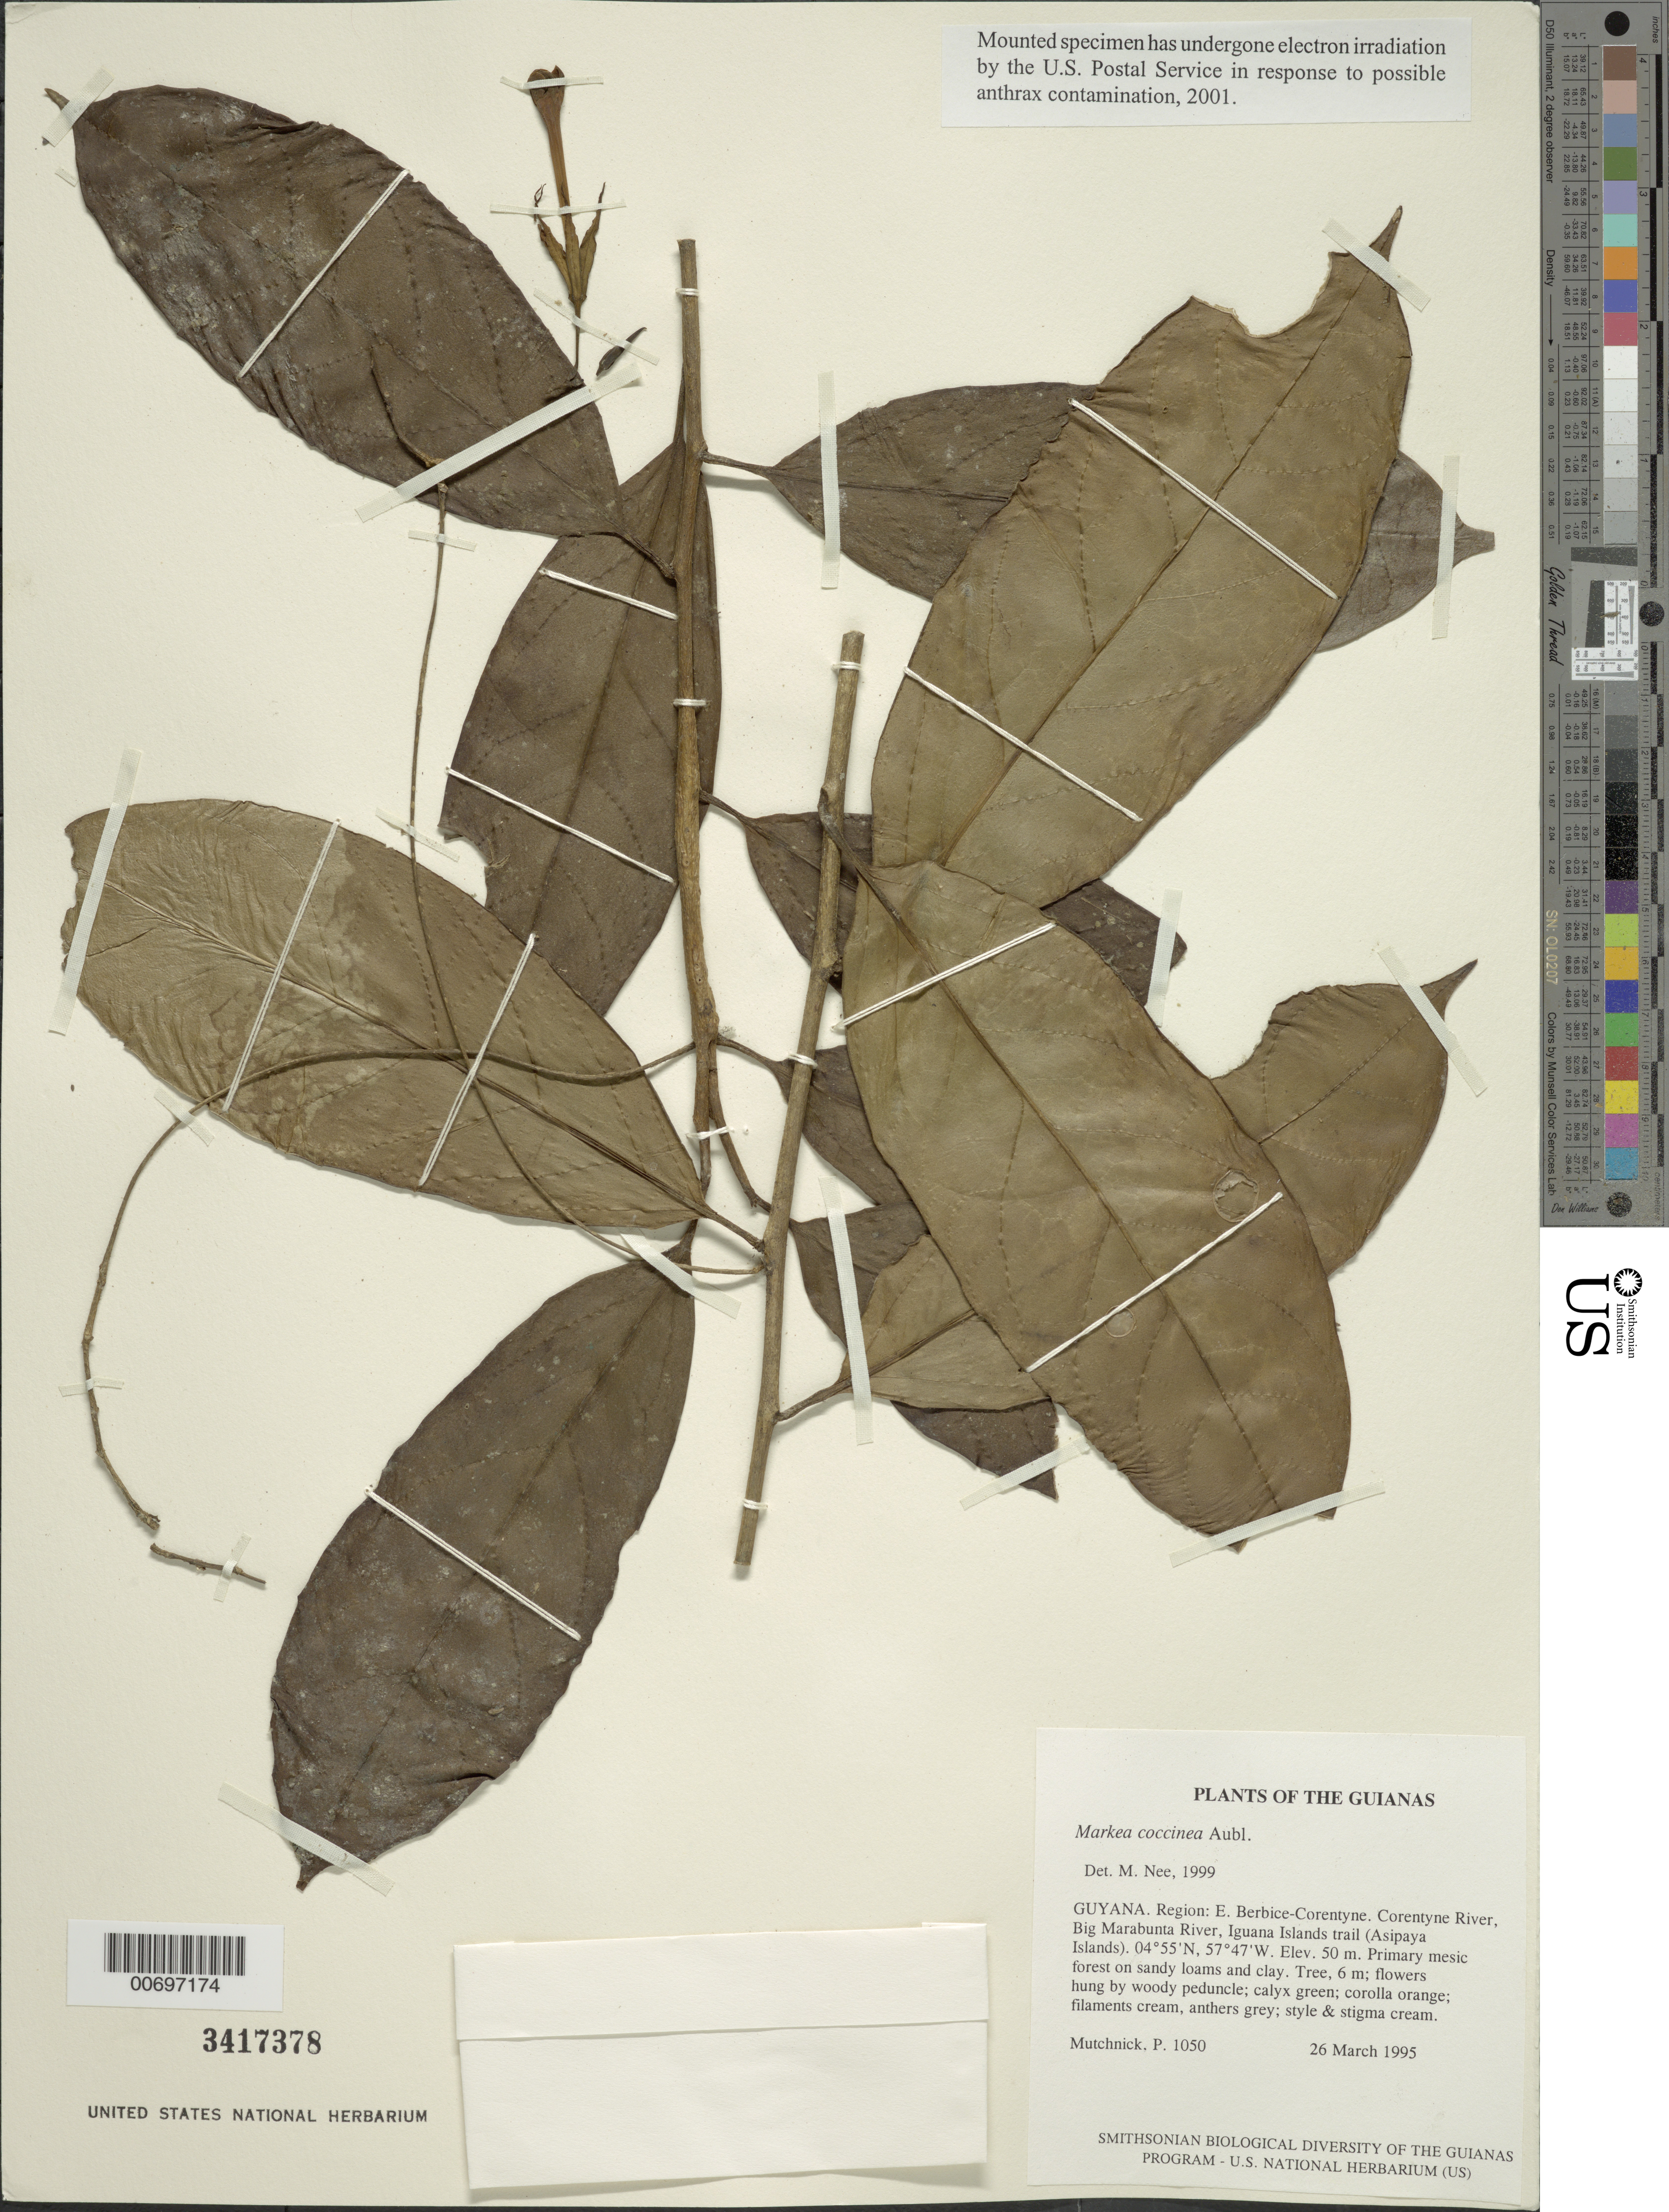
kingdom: Plantae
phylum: Tracheophyta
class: Magnoliopsida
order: Solanales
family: Solanaceae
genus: Markea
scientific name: Markea coccinea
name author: Rich.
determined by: Nee, Michael H.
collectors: P. Mutchnick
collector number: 1050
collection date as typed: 26 March 1995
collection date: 1995-03-26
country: Guyana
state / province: E. Berbice-Corentyne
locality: Corentyne River, Big Marabunta River, Iguana Islands trail (Asipaya Islands)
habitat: Primary mesic forest on sandy loams and clay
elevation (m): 50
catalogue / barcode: US 3417378